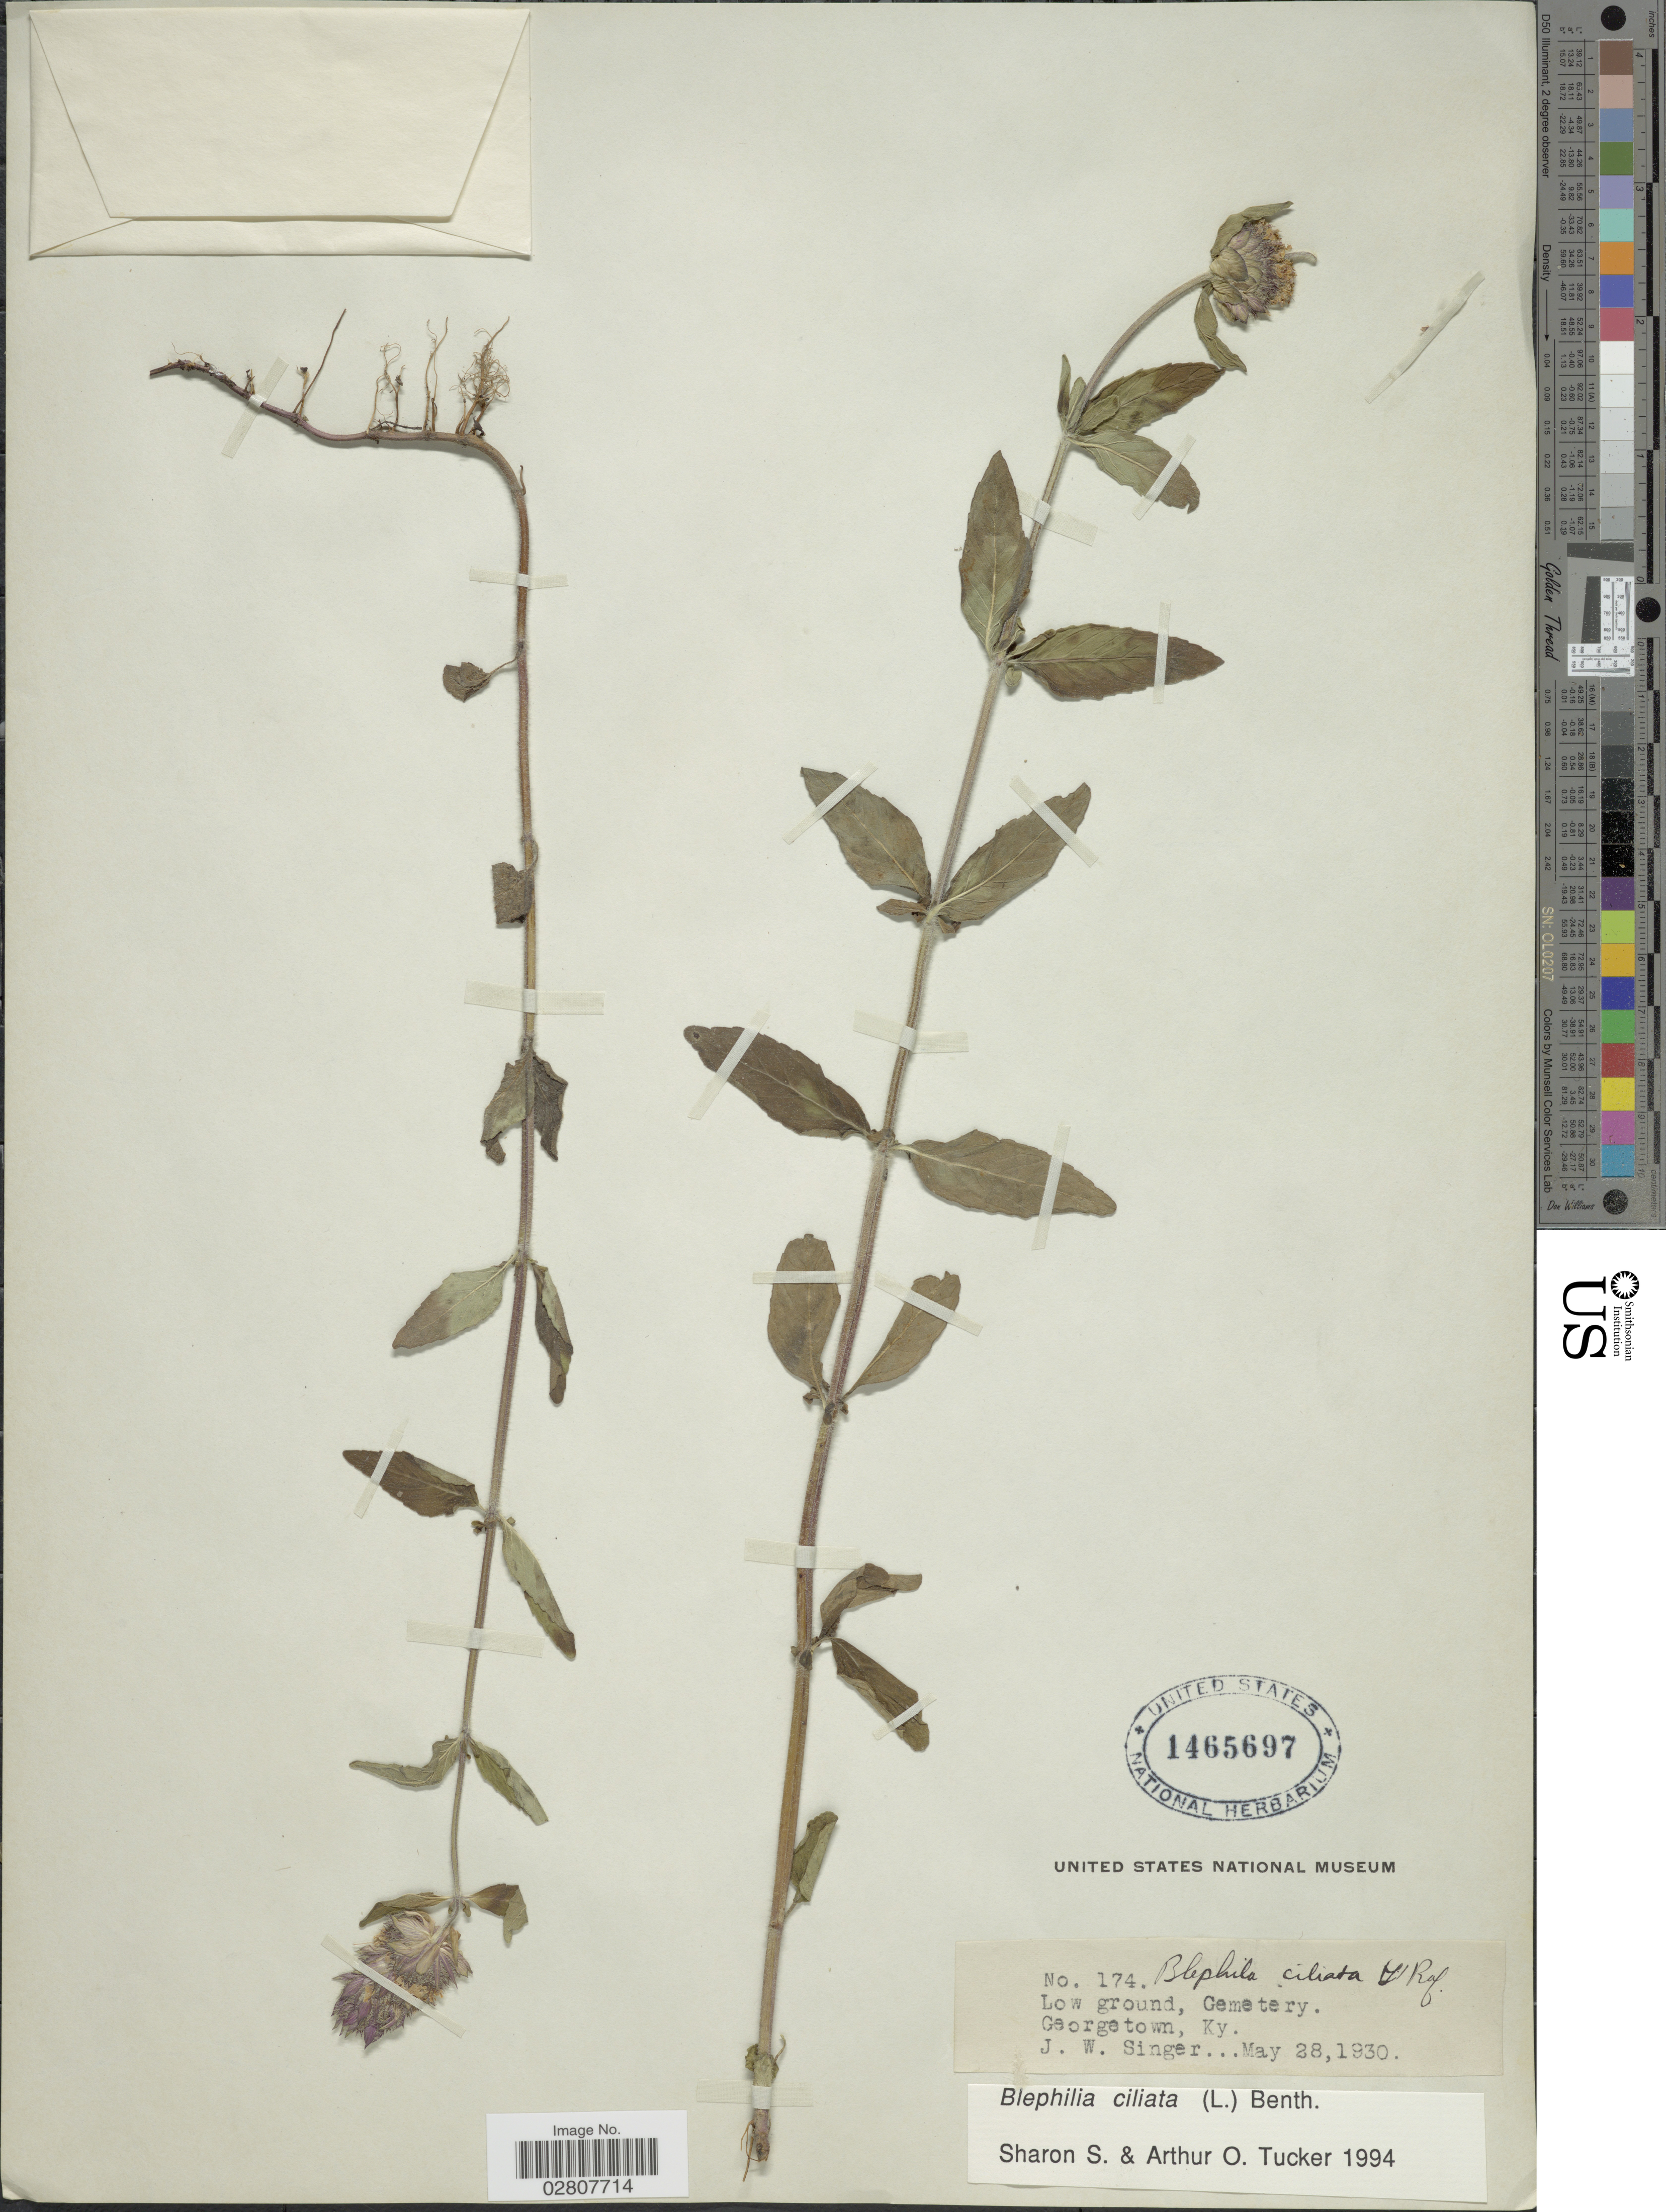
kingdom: Plantae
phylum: Tracheophyta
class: Magnoliopsida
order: Lamiales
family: Lamiaceae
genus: Blephilia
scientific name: Blephilia ciliata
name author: (L.) Raf. ex Benth.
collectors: J. EW. Singer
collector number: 174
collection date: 1930-05-28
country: United States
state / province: Kentucky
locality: Georgetown.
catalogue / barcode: US 1465697